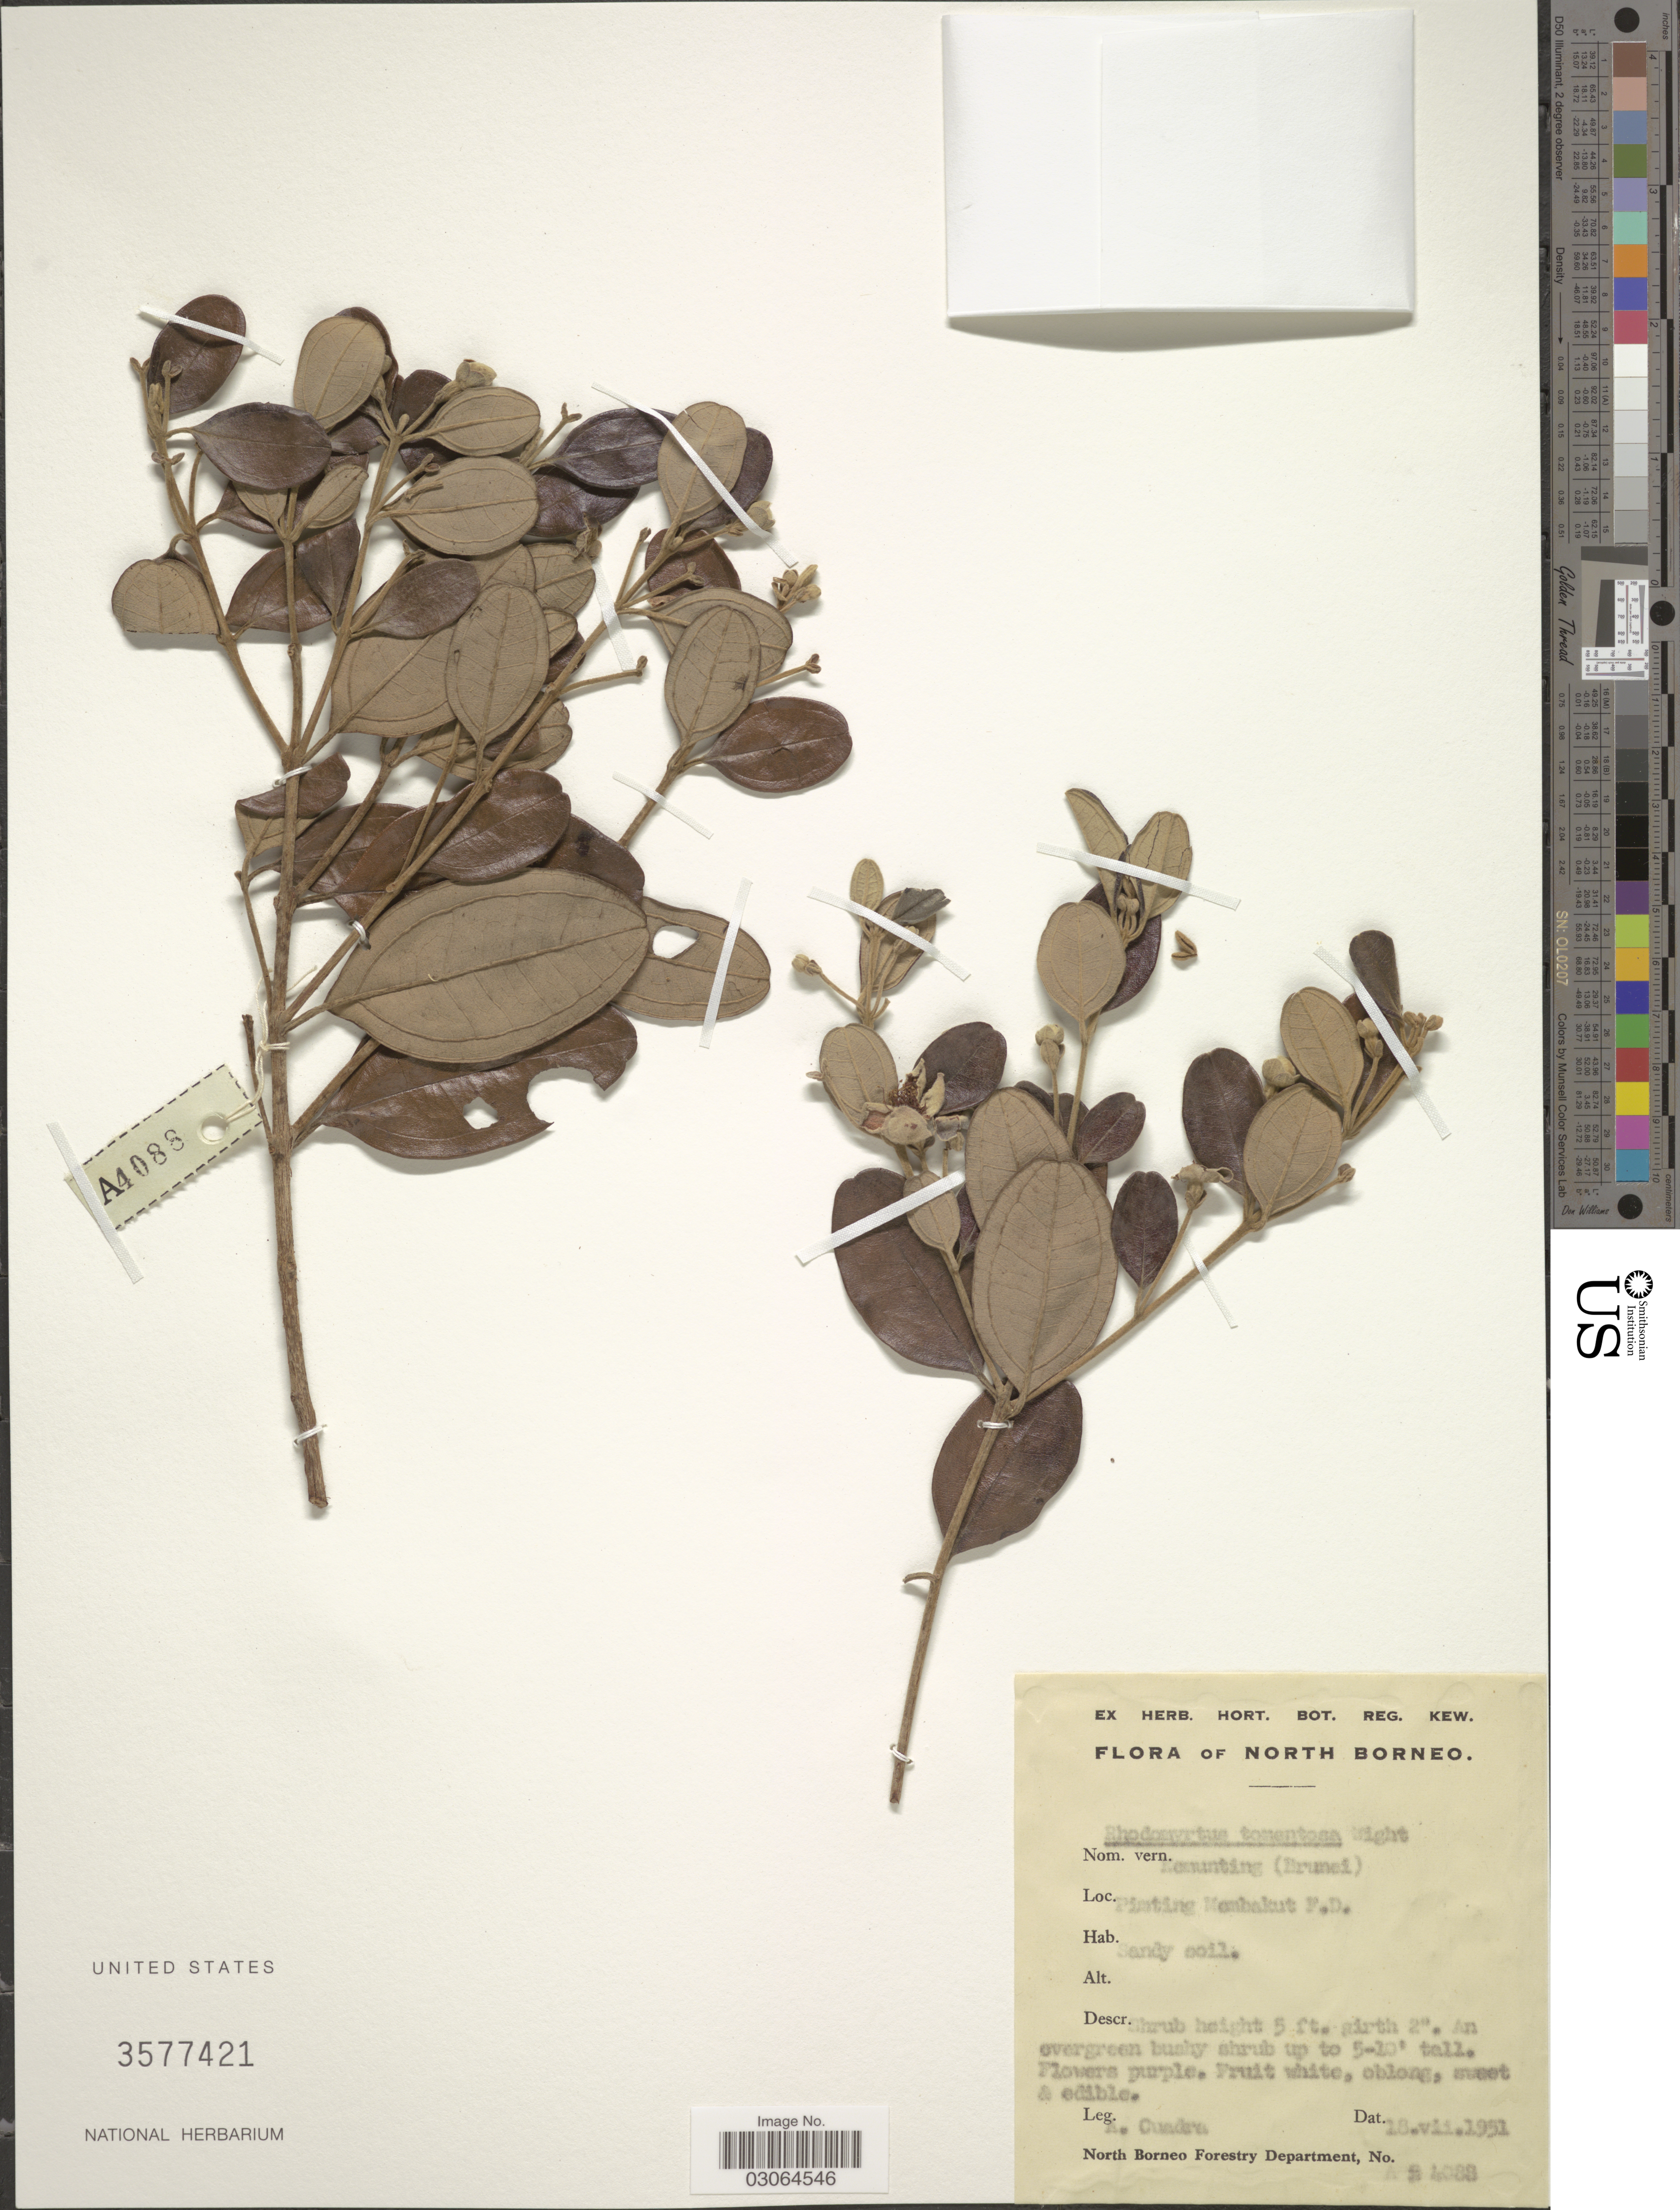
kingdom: Plantae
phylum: Tracheophyta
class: Magnoliopsida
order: Myrtales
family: Myrtaceae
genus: Rhodomyrtus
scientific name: Rhodomyrtus tomentosa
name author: (Aiton) Hassk.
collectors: A. Cuadra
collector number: A4088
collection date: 1951-07-18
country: Malaysia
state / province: Sabah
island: Borneo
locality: North Borneo, Pimting Membakut F.D.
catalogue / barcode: US 3577421